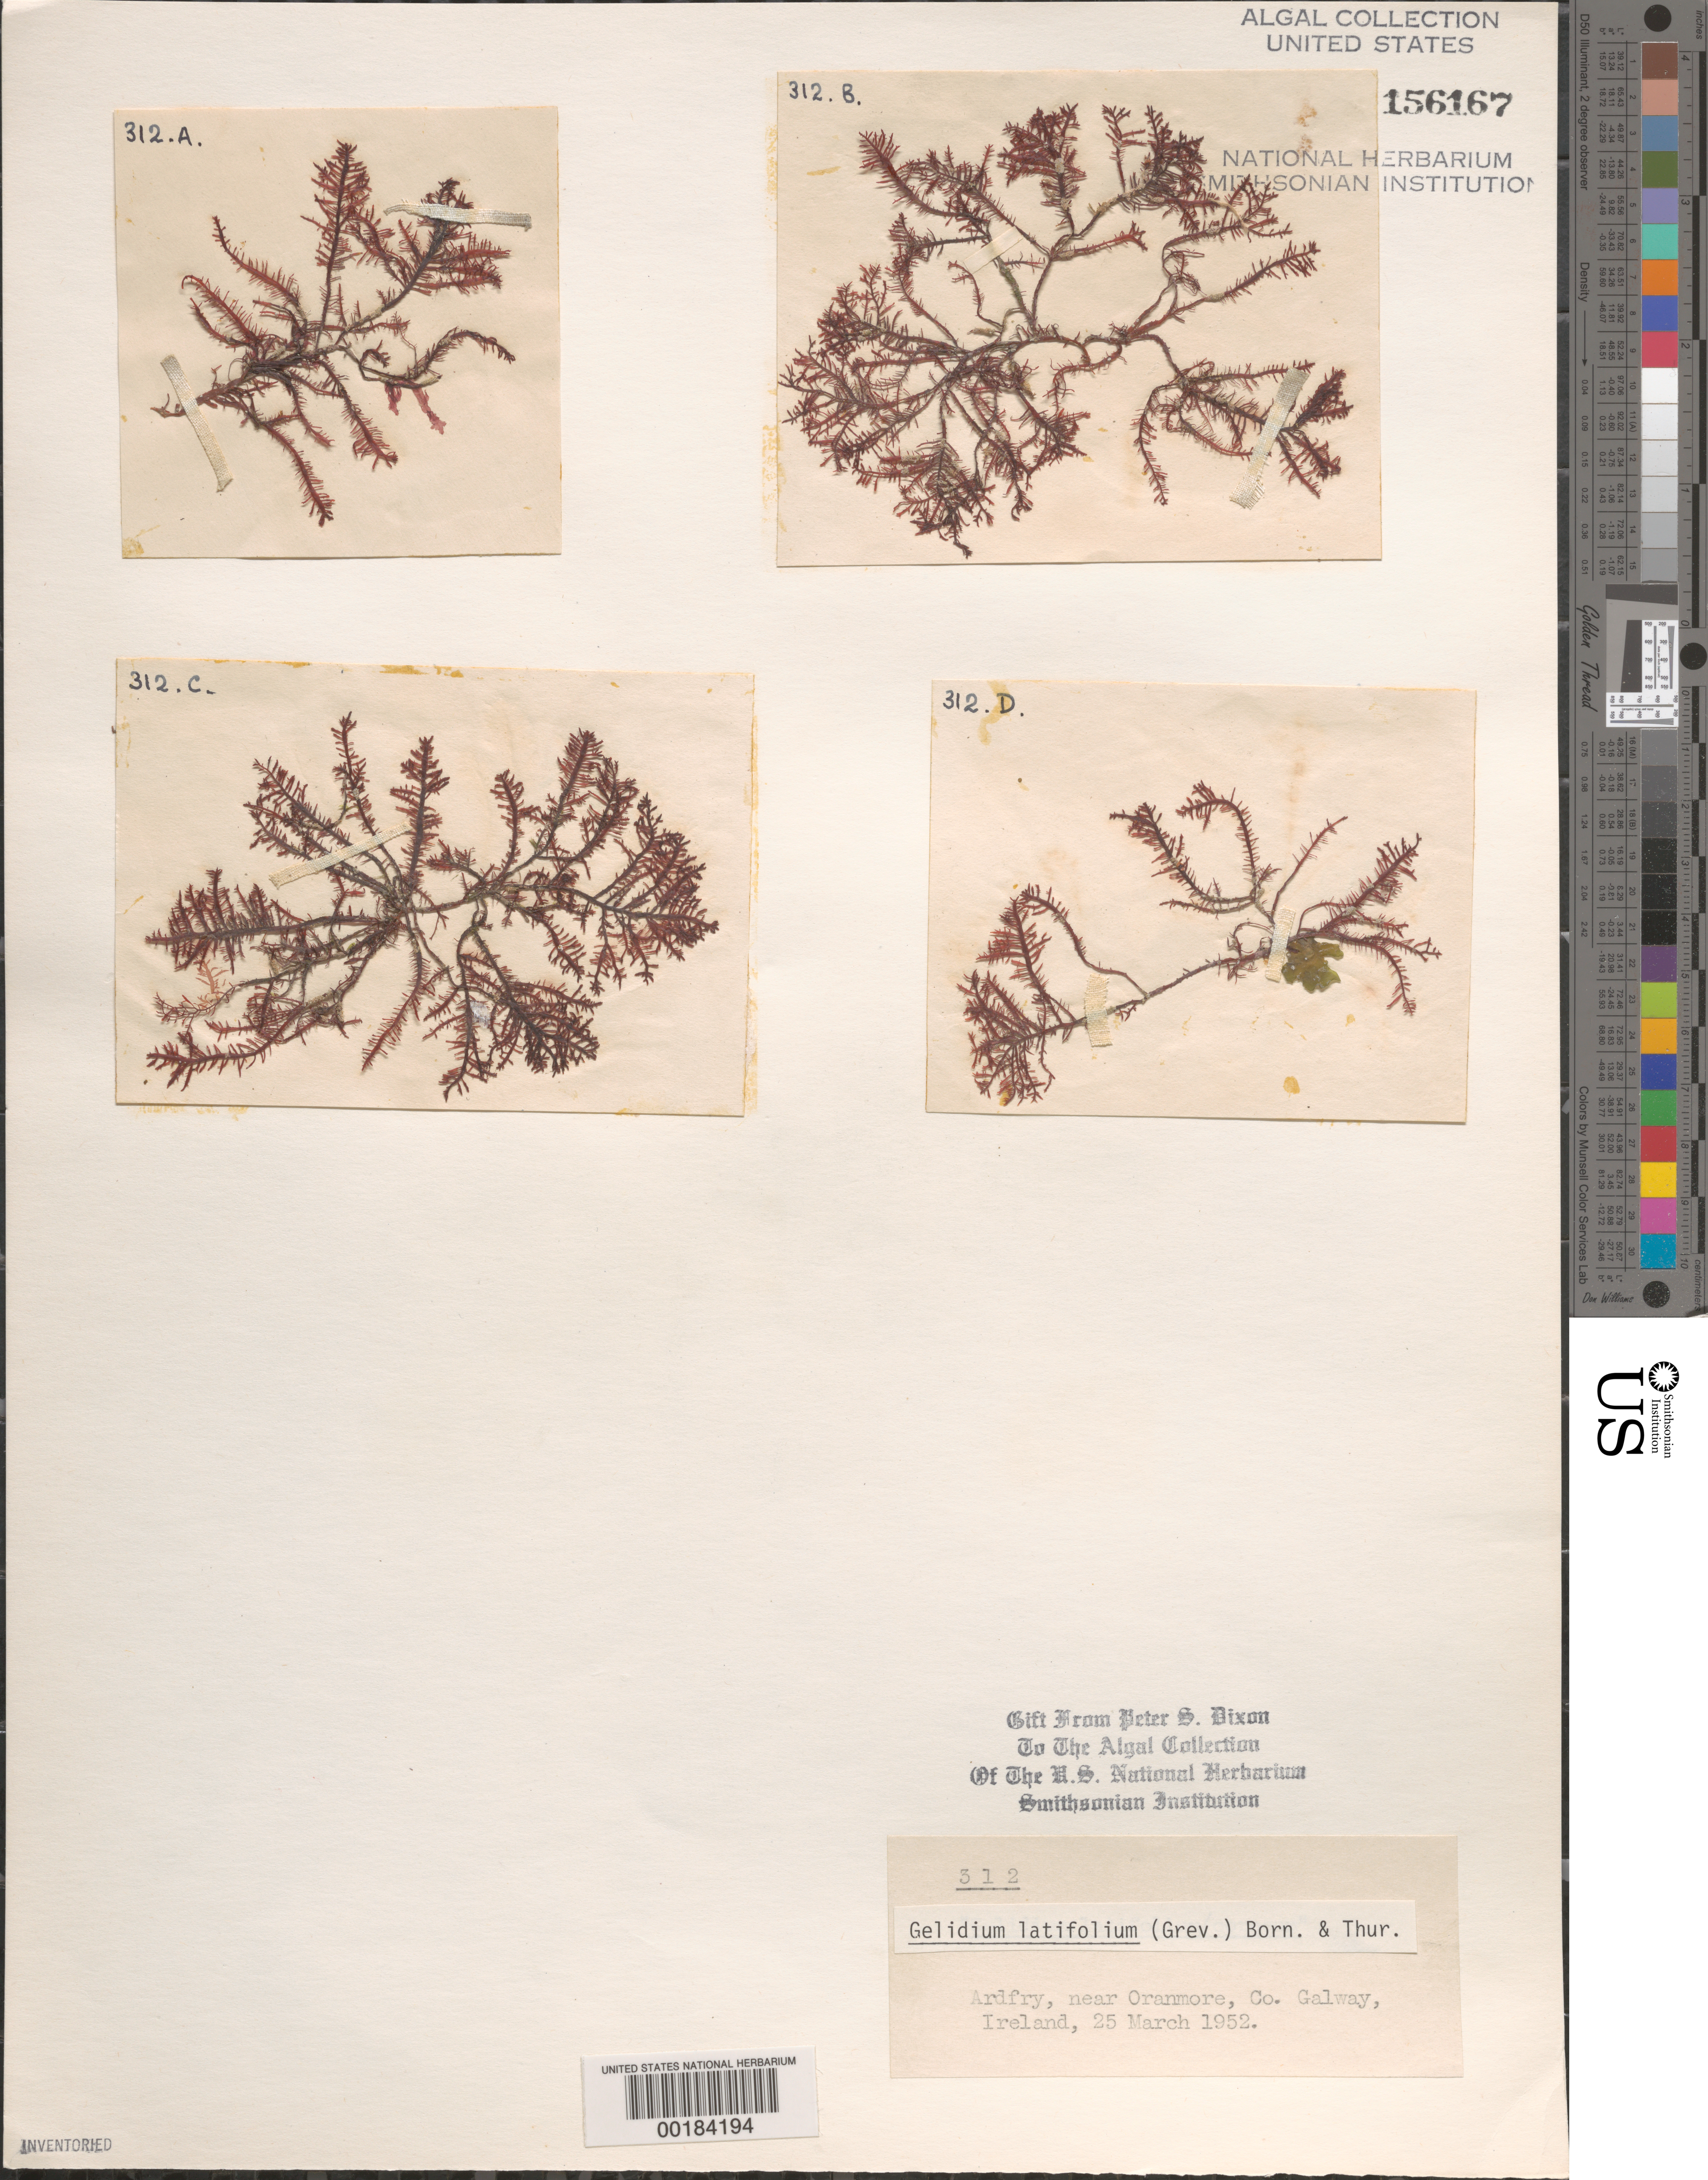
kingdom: Plantae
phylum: Rhodophyta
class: Florideophyceae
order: Gelidiales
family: Gelidiaceae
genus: Gelidium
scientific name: Gelidium spinosum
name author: (S.G. Gmel.) P.C. Silva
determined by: Algae name updating Project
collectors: P. S. Dixon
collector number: PSD 312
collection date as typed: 25 Mar 1952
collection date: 1952-03-25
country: Ireland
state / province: Connaught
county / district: Galway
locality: Ardfry, near Oranmore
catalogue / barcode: US 156167